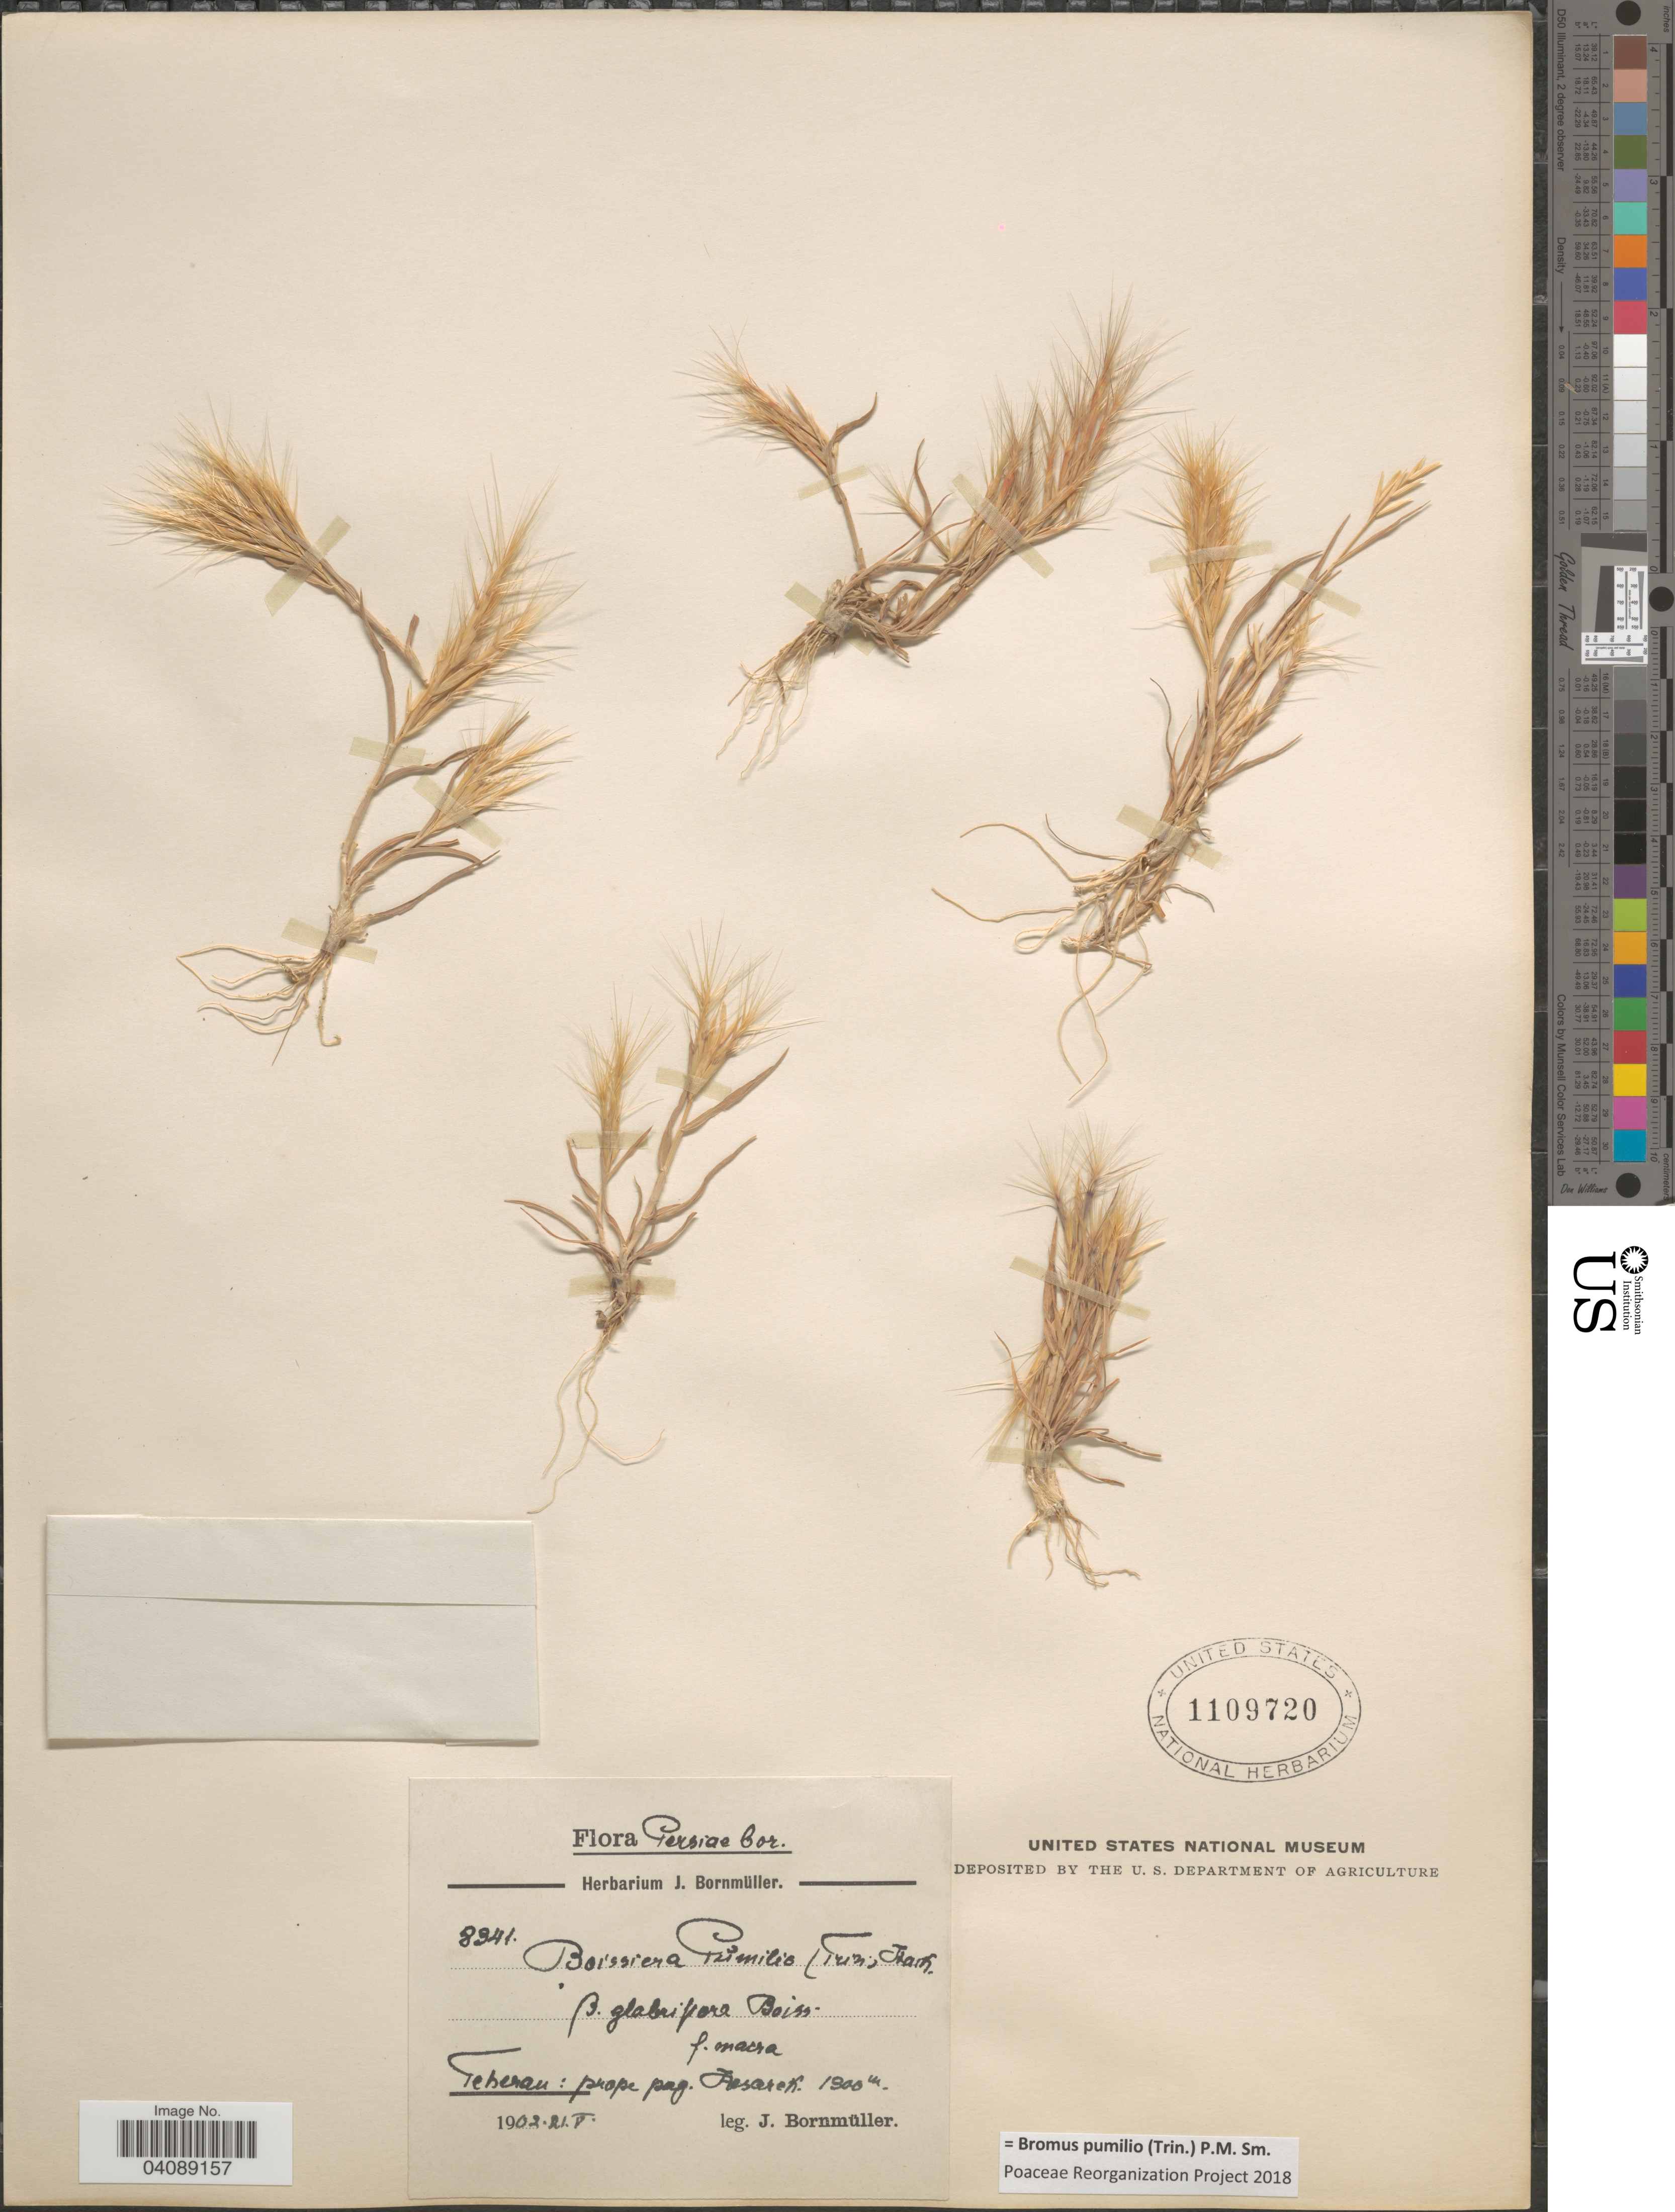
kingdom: Plantae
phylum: Tracheophyta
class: Liliopsida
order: Poales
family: Poaceae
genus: Bromus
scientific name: Bromus pumilio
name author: (Trin.) P.M. Sm.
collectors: J. Bornmüller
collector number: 8341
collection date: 1902-05-21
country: Iran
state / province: Tehran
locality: Persiae bor. Teheran: prope pag. Hasarek.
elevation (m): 1300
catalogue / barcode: US 1109720